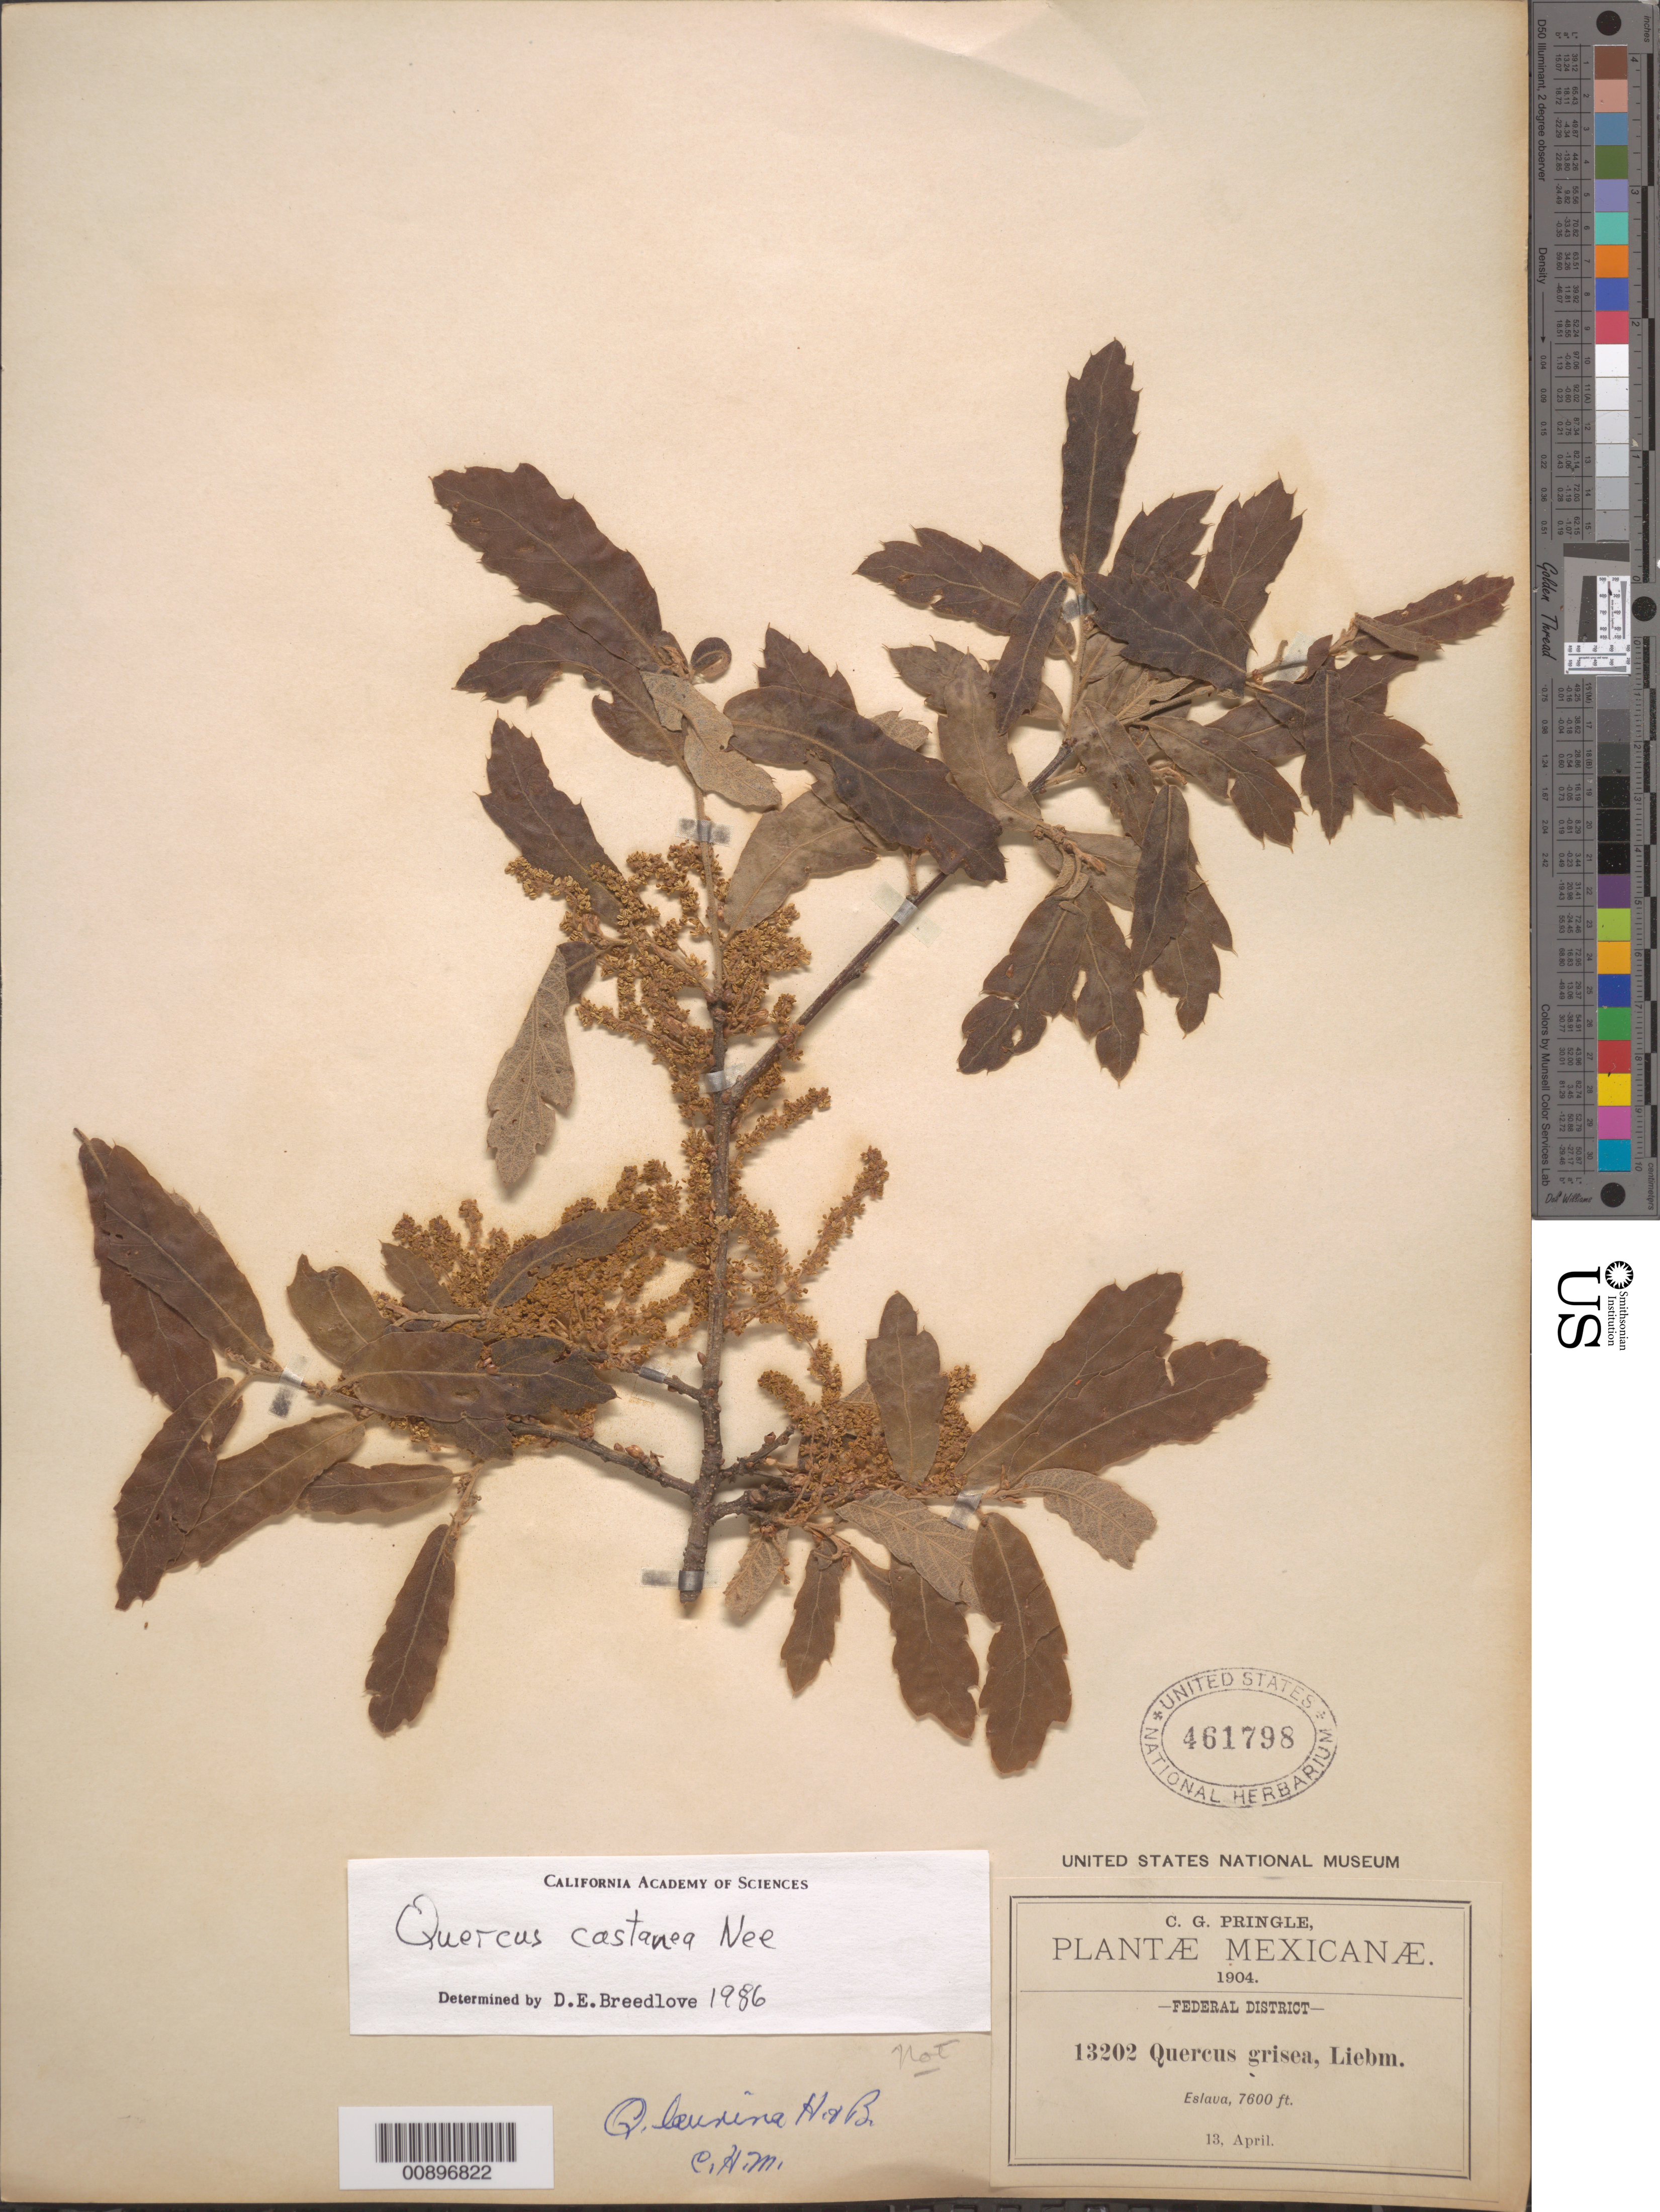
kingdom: Plantae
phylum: Tracheophyta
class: Magnoliopsida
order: Fagales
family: Fagaceae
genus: Quercus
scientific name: Quercus castanea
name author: Née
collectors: C. G. Pringle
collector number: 13202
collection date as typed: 13 Apr 1904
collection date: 1904-04-13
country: Mexico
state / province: Distrito Federal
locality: Eslava. Federal District.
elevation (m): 2316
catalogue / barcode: US 461798